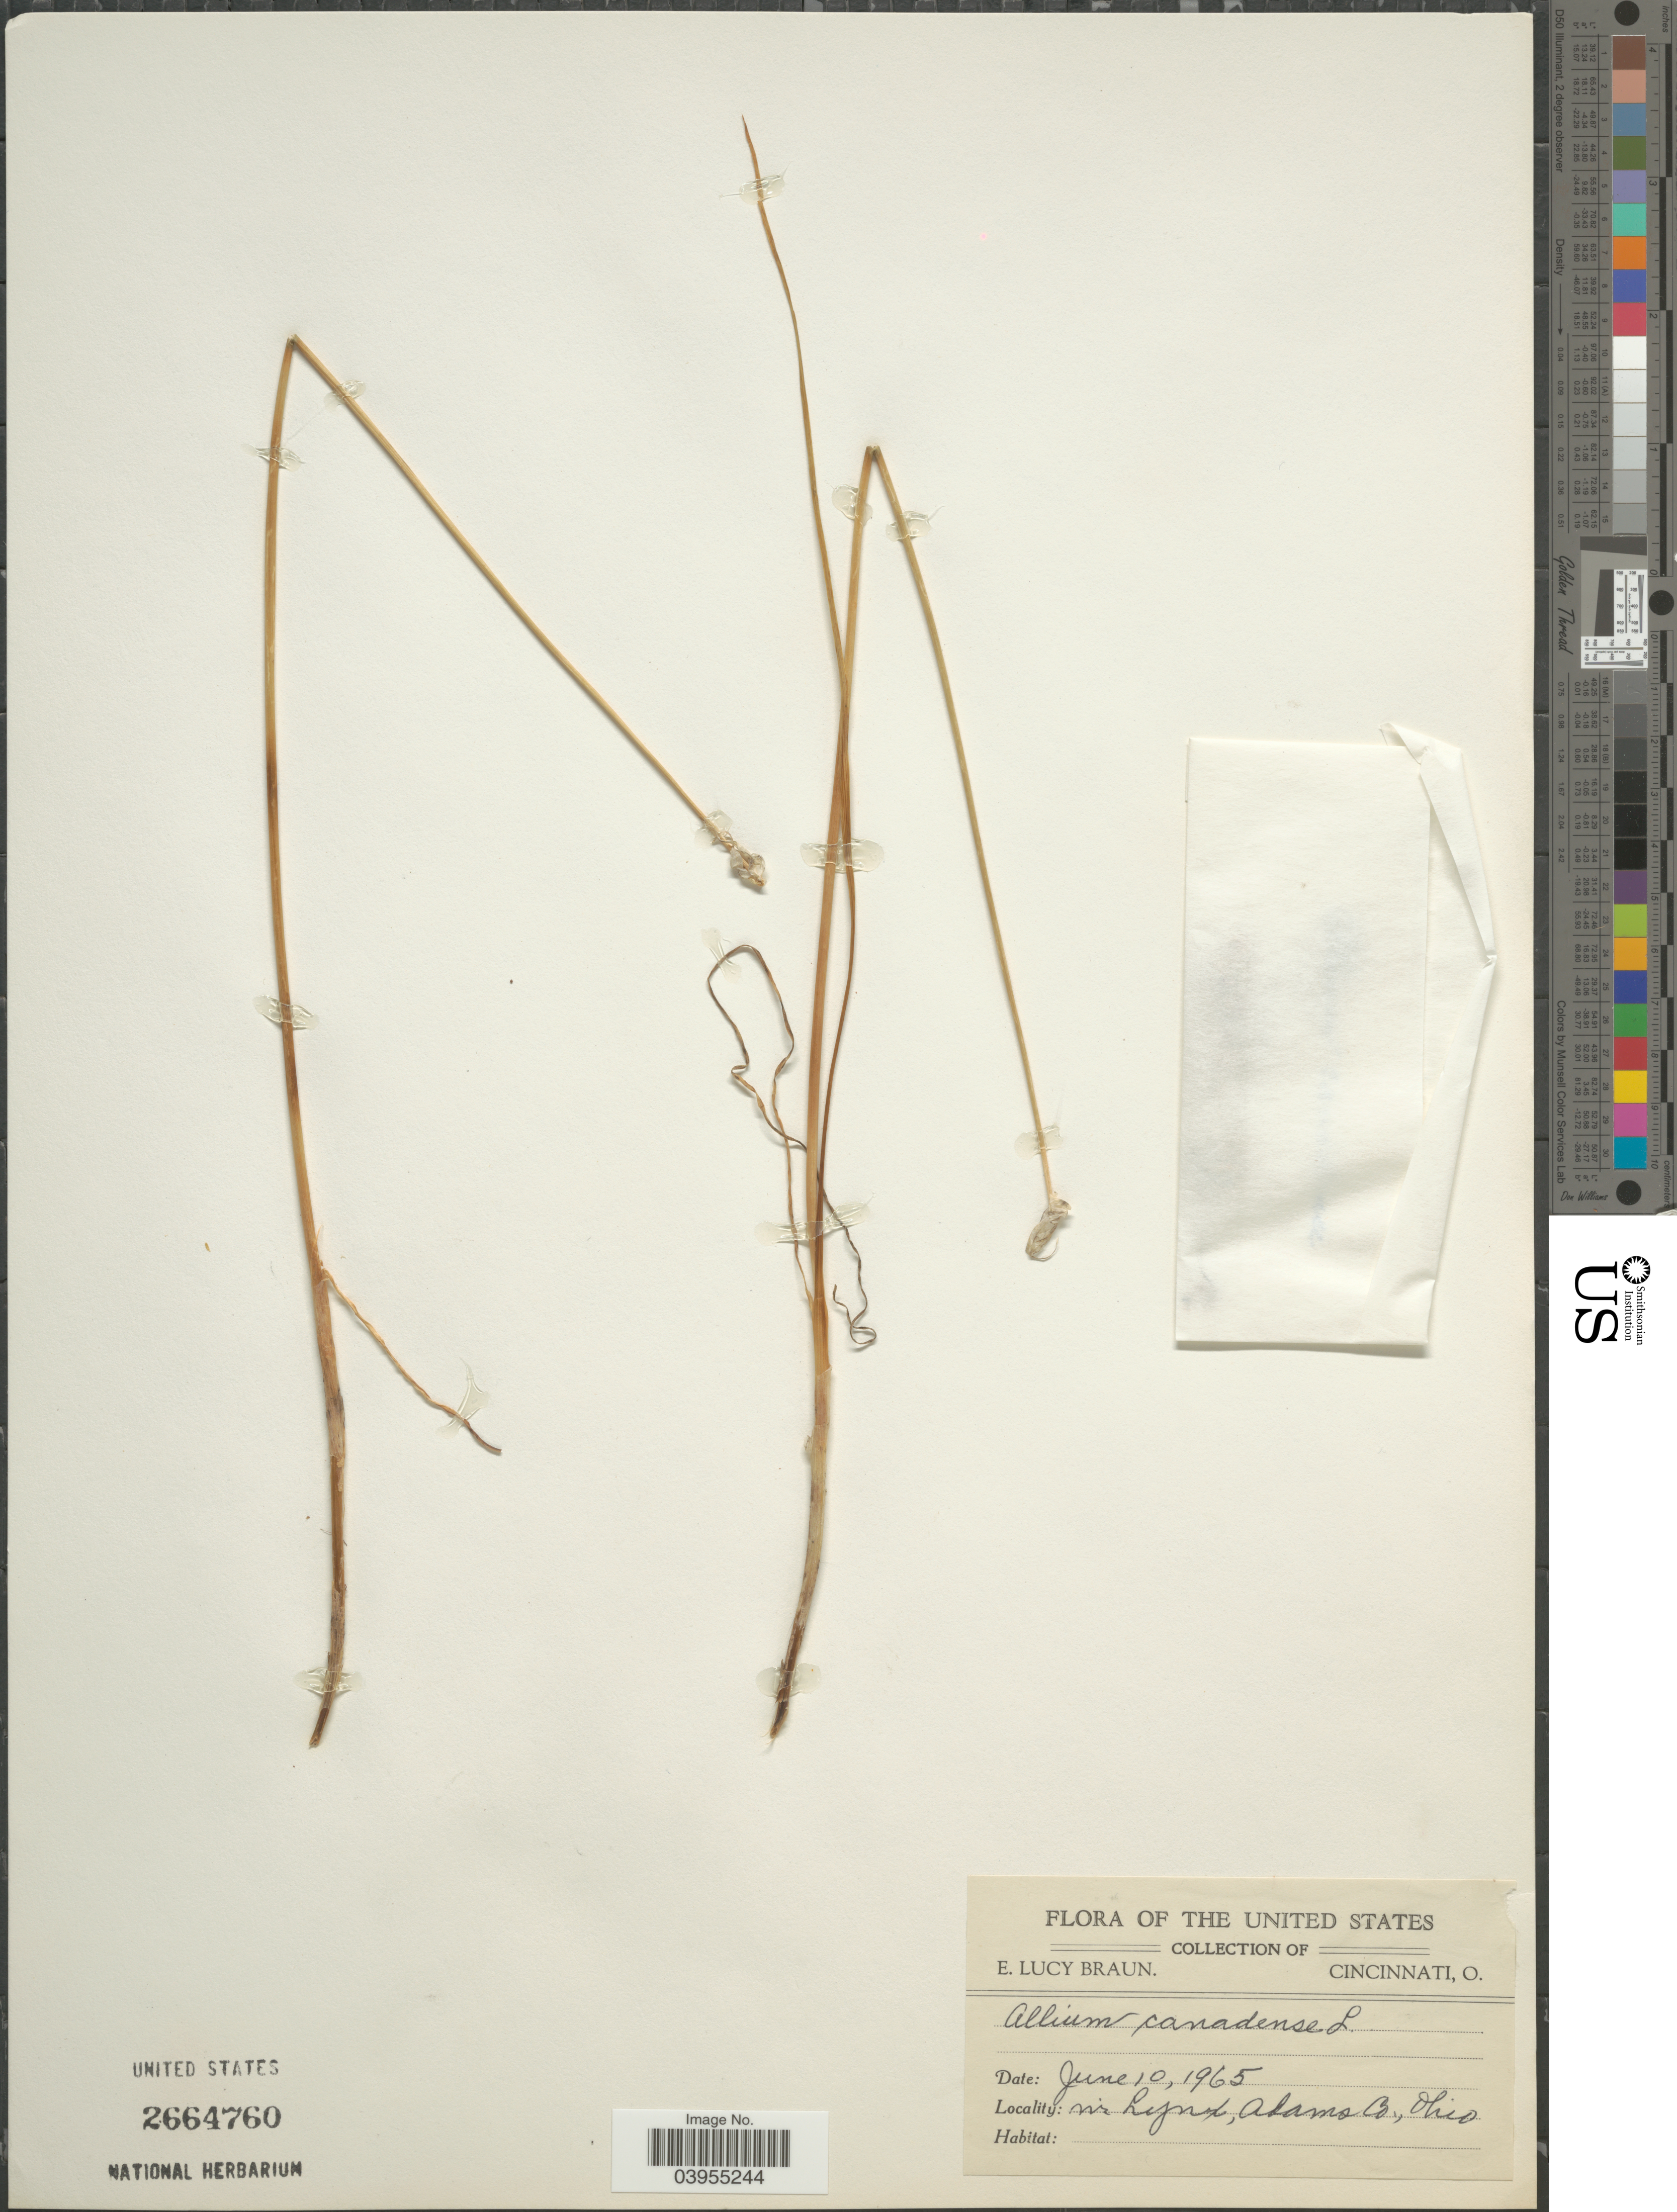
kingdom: Plantae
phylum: Tracheophyta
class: Liliopsida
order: Asparagales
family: Amaryllidaceae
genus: Allium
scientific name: Allium canadense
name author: L.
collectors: E. L. Braun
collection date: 1965-06-10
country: United States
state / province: Ohio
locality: Nr Lynx, Adams Co.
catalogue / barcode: US 2664760